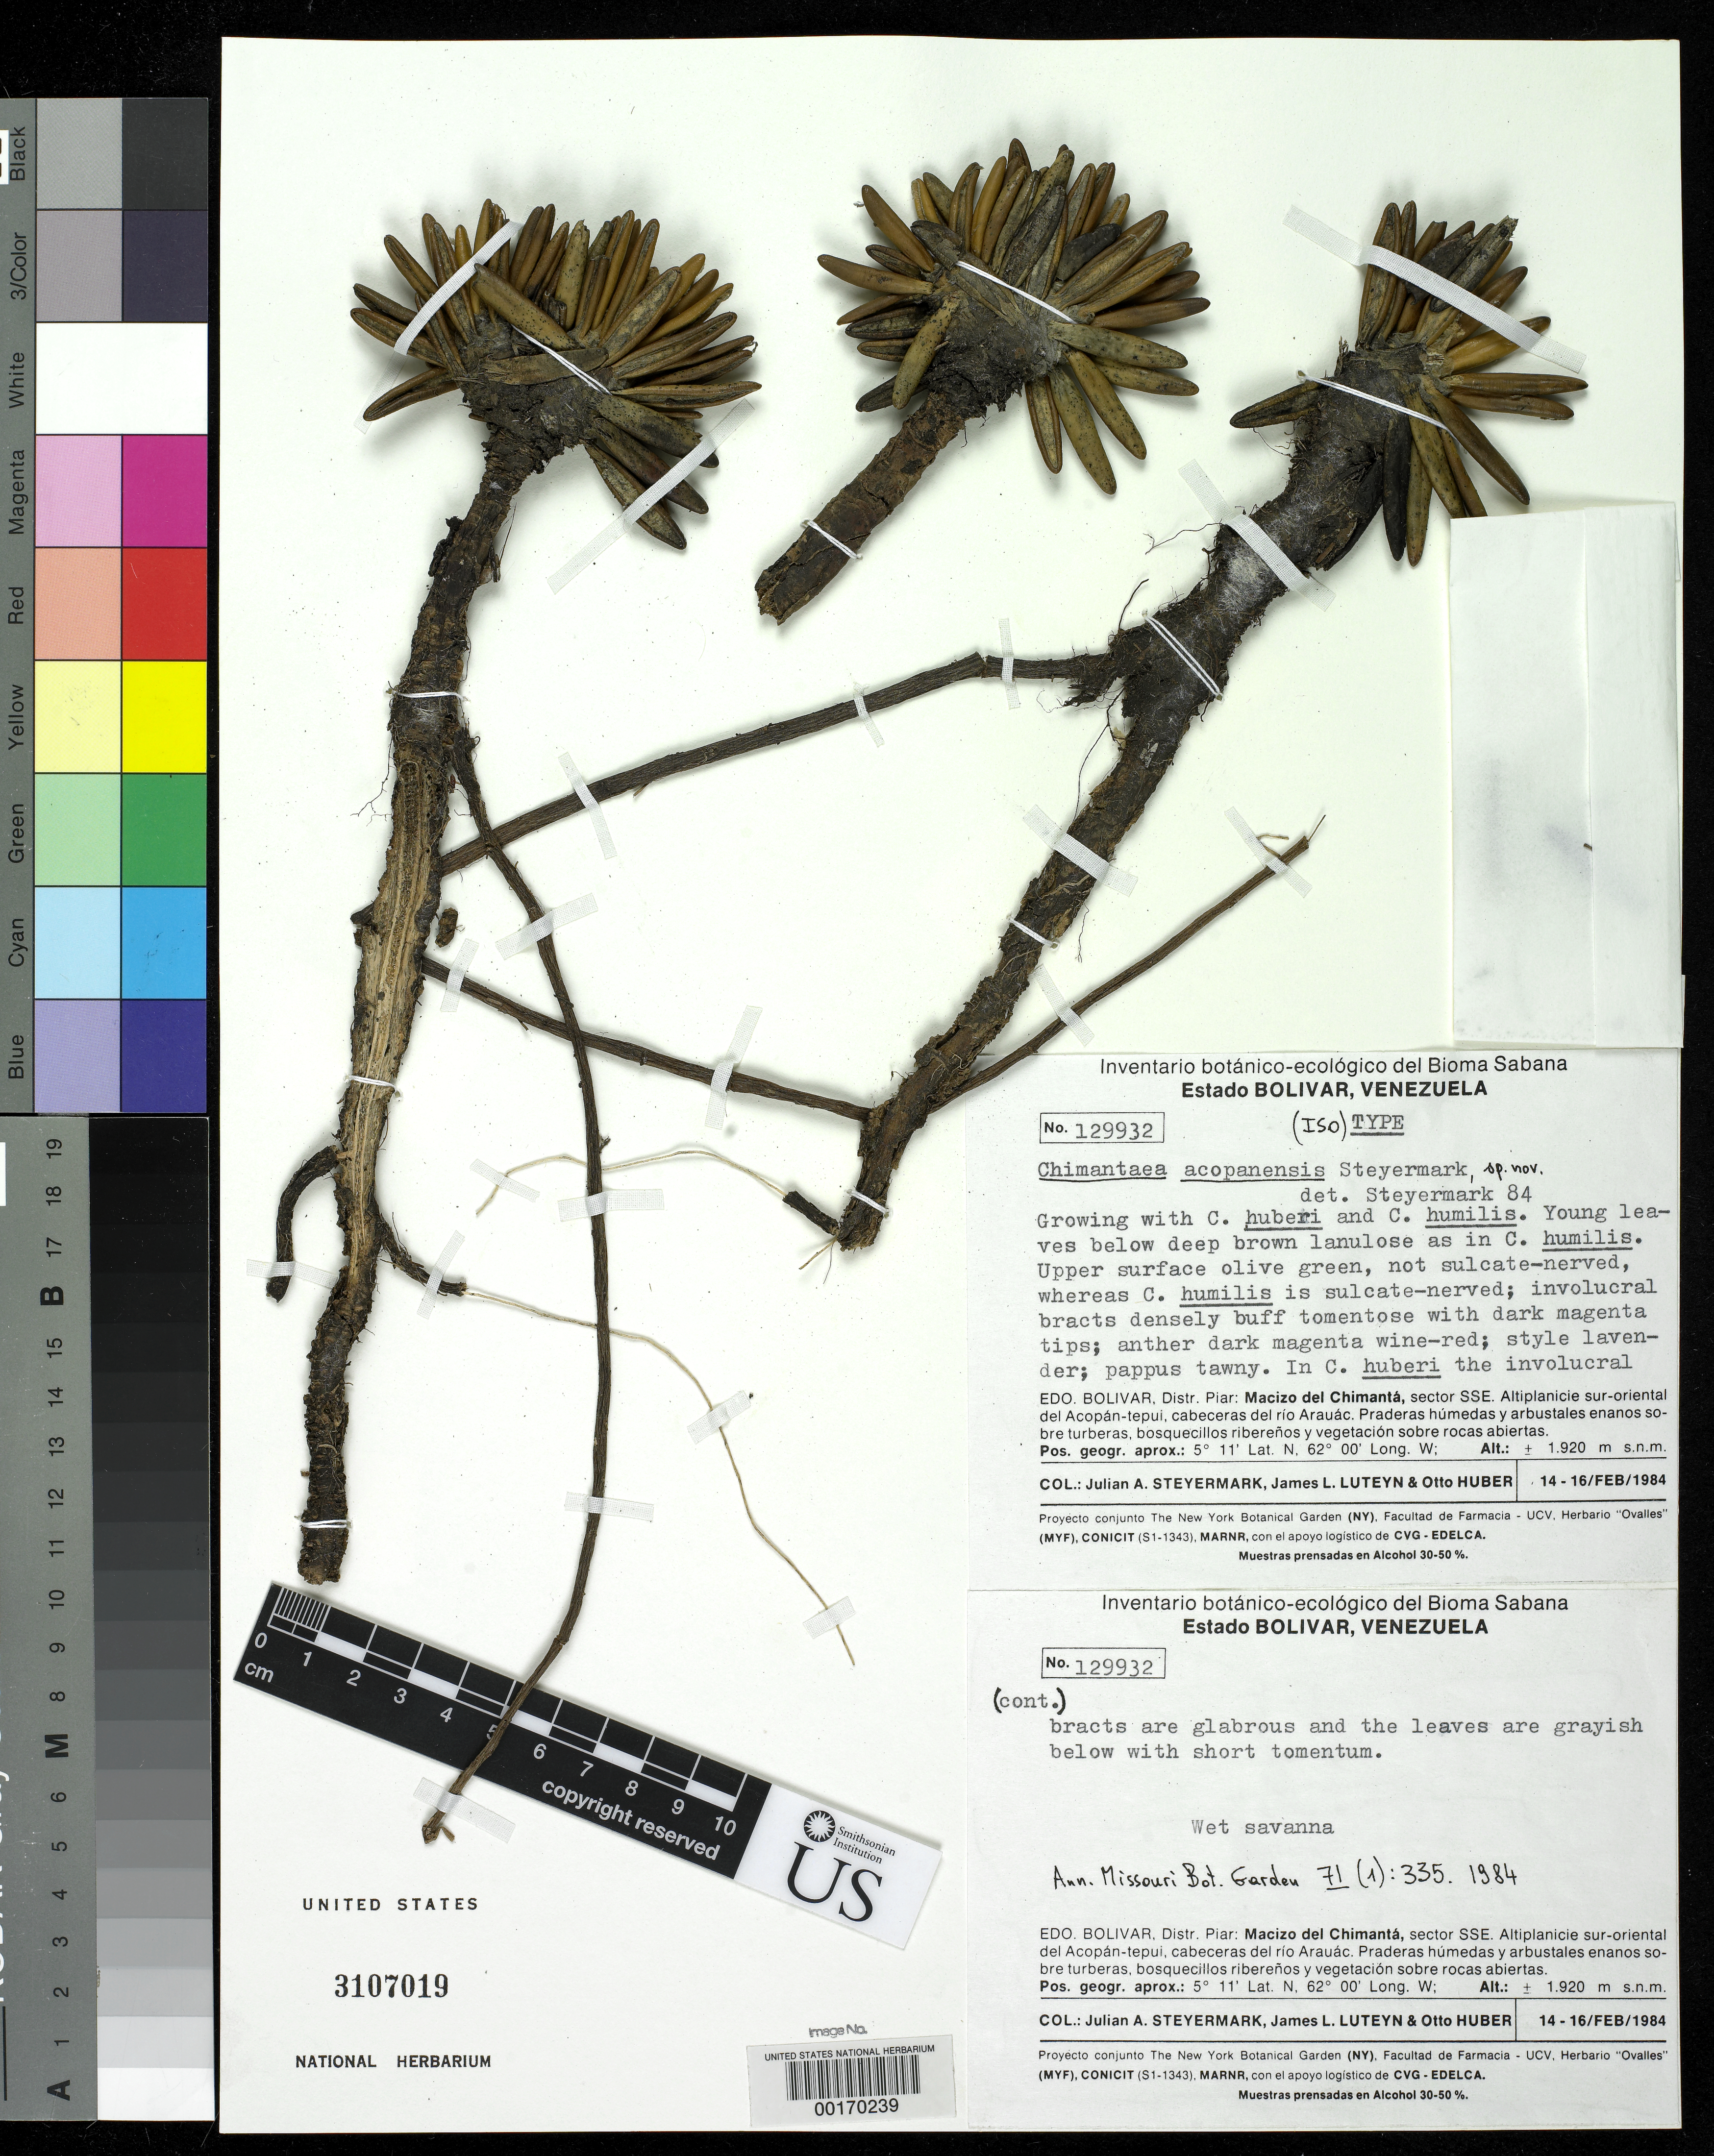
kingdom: Plantae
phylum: Tracheophyta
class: Magnoliopsida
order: Asterales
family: Asteraceae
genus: Chimantaea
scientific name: Chimantaea acopanensis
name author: Steyerm.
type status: Isotype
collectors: J. Steyermark, J. L. Luteyn & O. Huber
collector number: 129932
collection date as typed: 14 Feb 1984 to 16 Feb 1984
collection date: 1984-02-14/1984-02-16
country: Venezuela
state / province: Bolivar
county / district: Piar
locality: Massif of Chimanta, SSE sector, SE plateau of Acopan-tepui, headwaters of Rio Arauac.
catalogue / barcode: US 3107019